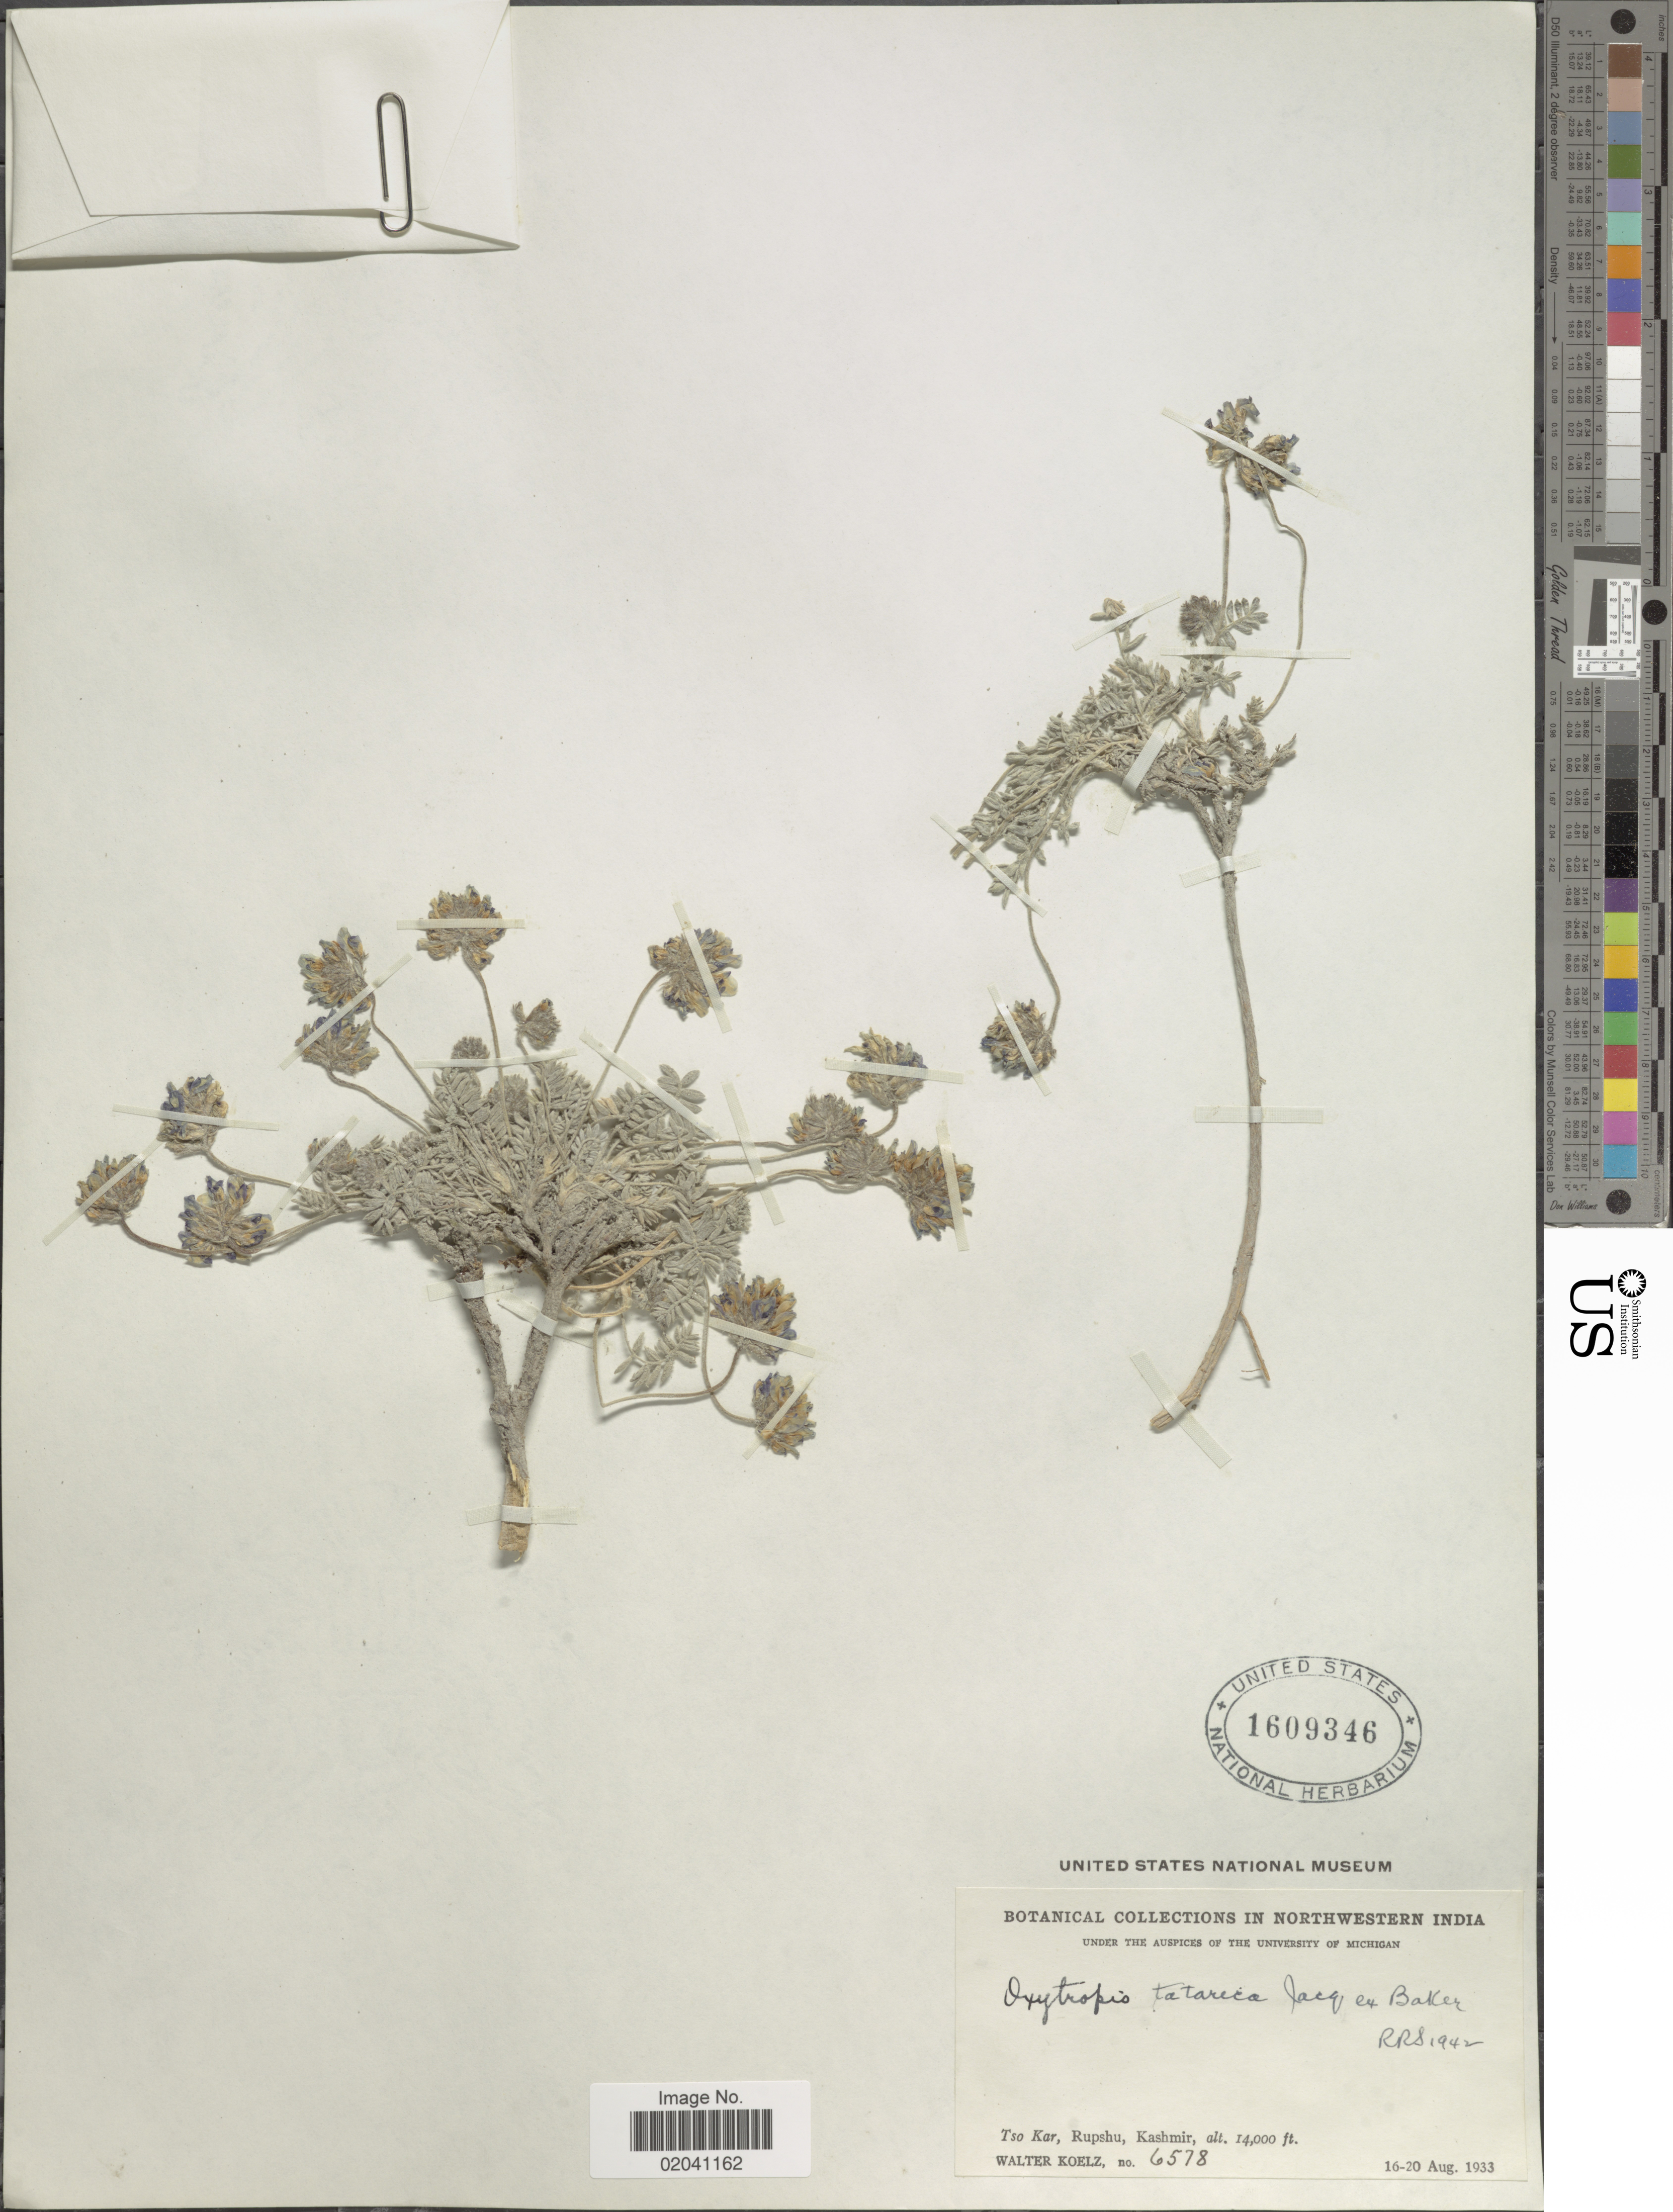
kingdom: Plantae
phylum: Tracheophyta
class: Magnoliopsida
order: Fabales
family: Fabaceae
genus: Oxytropis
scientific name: Oxytropis tatarica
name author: Baker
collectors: W. N. Koelz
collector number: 6578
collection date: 1933-08-16/1933-08-20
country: India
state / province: Jammu and Kashmir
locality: Tso Kar, Rupshu, Kashmir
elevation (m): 4267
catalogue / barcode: US 1609346